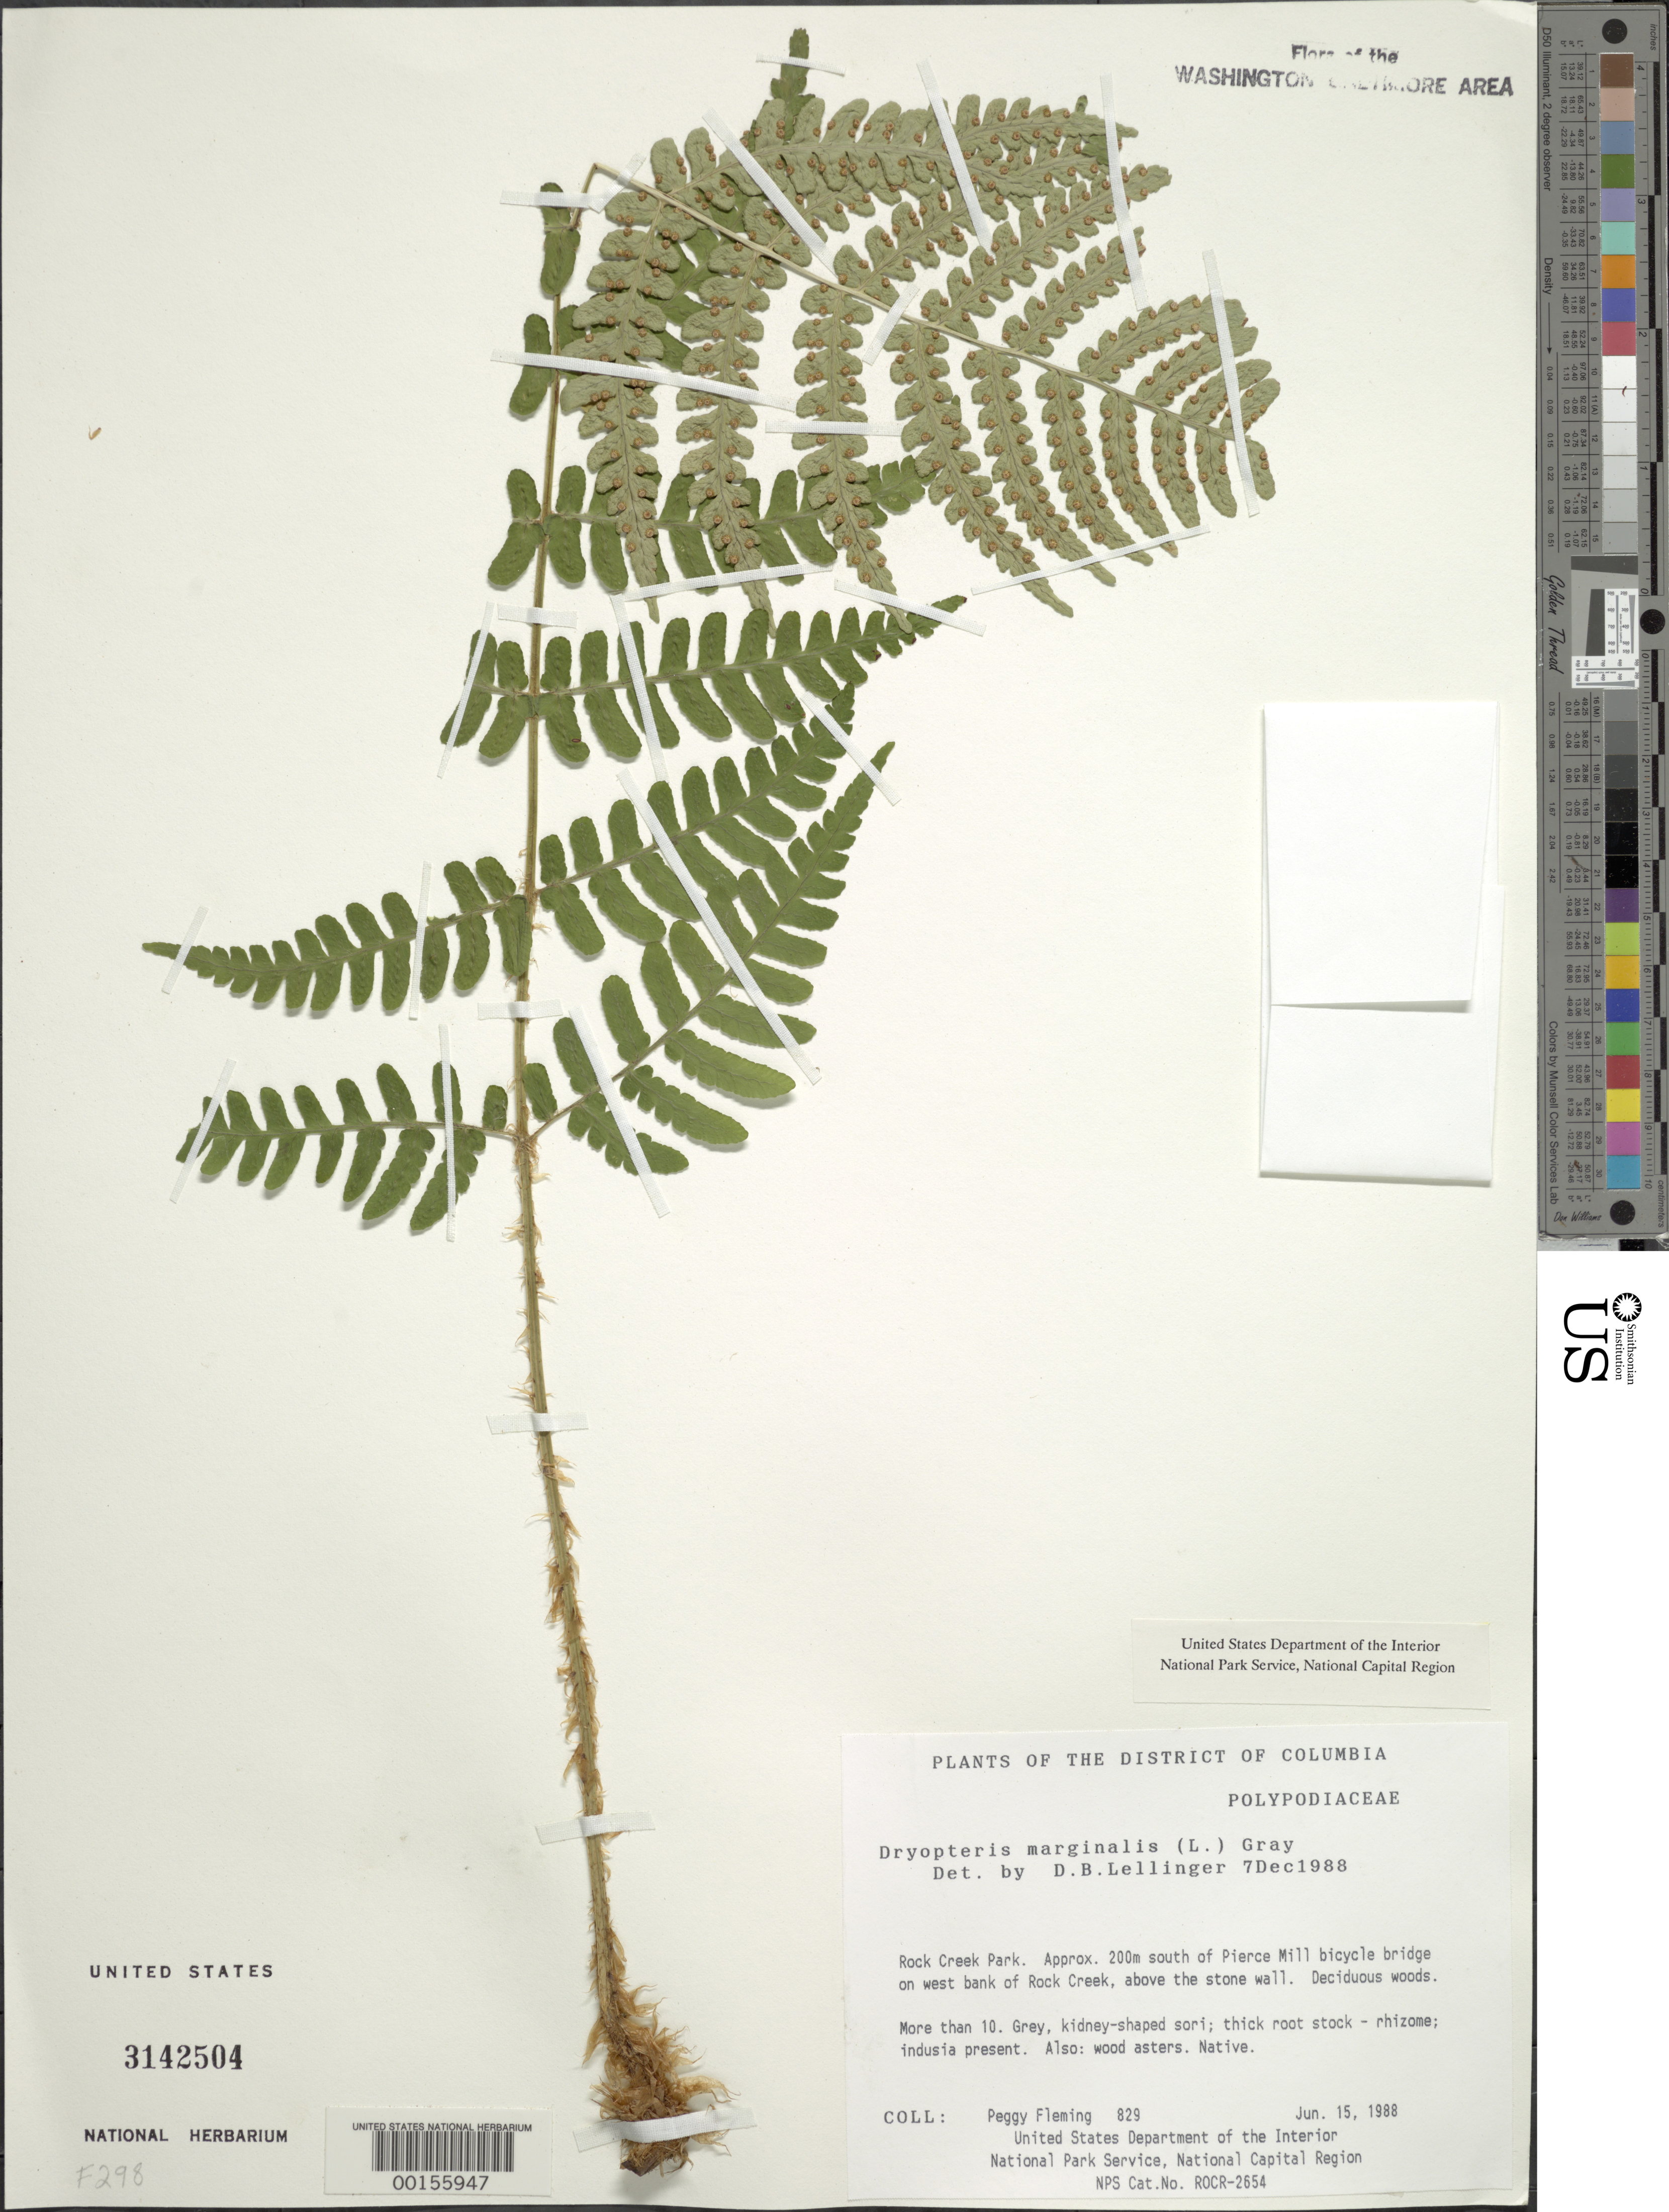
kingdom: Plantae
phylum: Tracheophyta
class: Polypodiopsida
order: Polypodiales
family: Dryopteridaceae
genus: Dryopteris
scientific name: Dryopteris marginalis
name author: (L.) A. Gray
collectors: P. Fleming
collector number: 829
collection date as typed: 15 Jun 1988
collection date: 1988-06-15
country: United States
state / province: District of Columbia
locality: Rock Creek Park, S of Pierce Mill Bicycle Bridge Rock Creek Park and Vicinity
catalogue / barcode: US 3142504